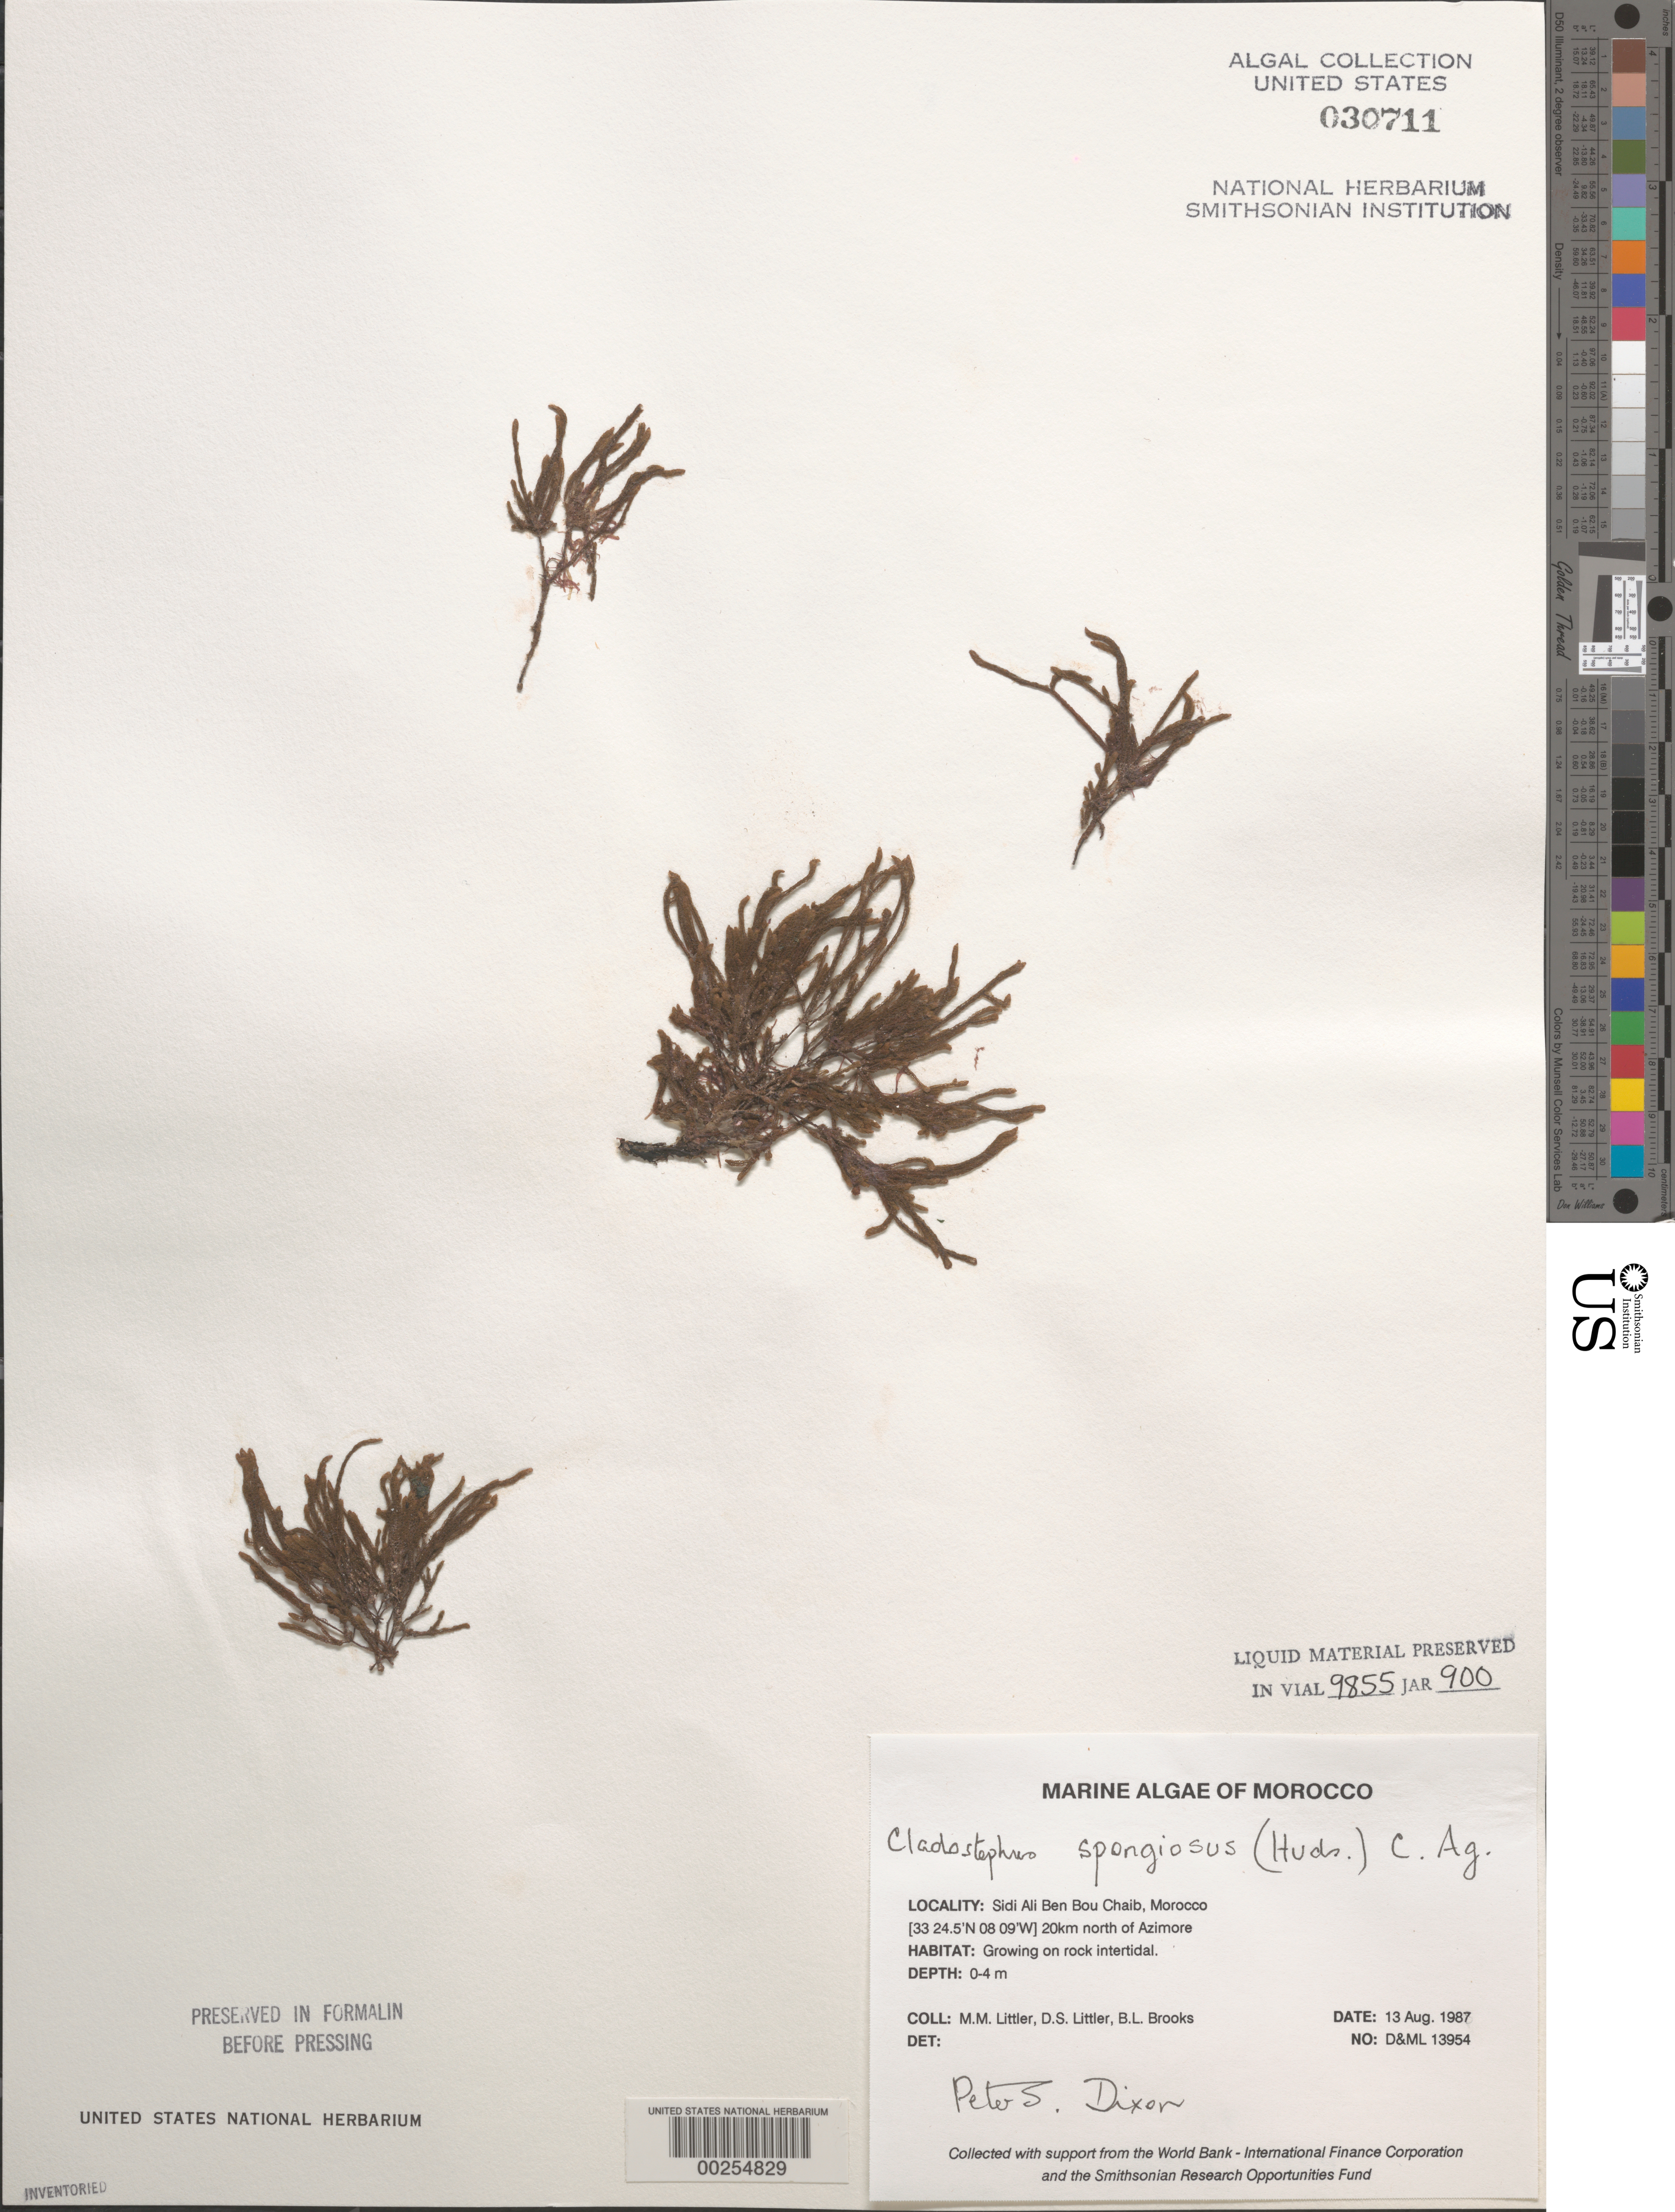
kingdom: Chromista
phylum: Ochrophyta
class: Phaeophyceae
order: Sphacelariales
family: Cladostephaceae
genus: Cladostephus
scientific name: Cladostephus spongiosus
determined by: Dixon, P. S.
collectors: M. M. Littler, D. S. Littler & B. Brooks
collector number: D&ML 13954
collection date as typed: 13 Aug 1987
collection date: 1987-08-13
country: Morocco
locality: Sidi Ali Ben Bou Chaib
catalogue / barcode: US 30711